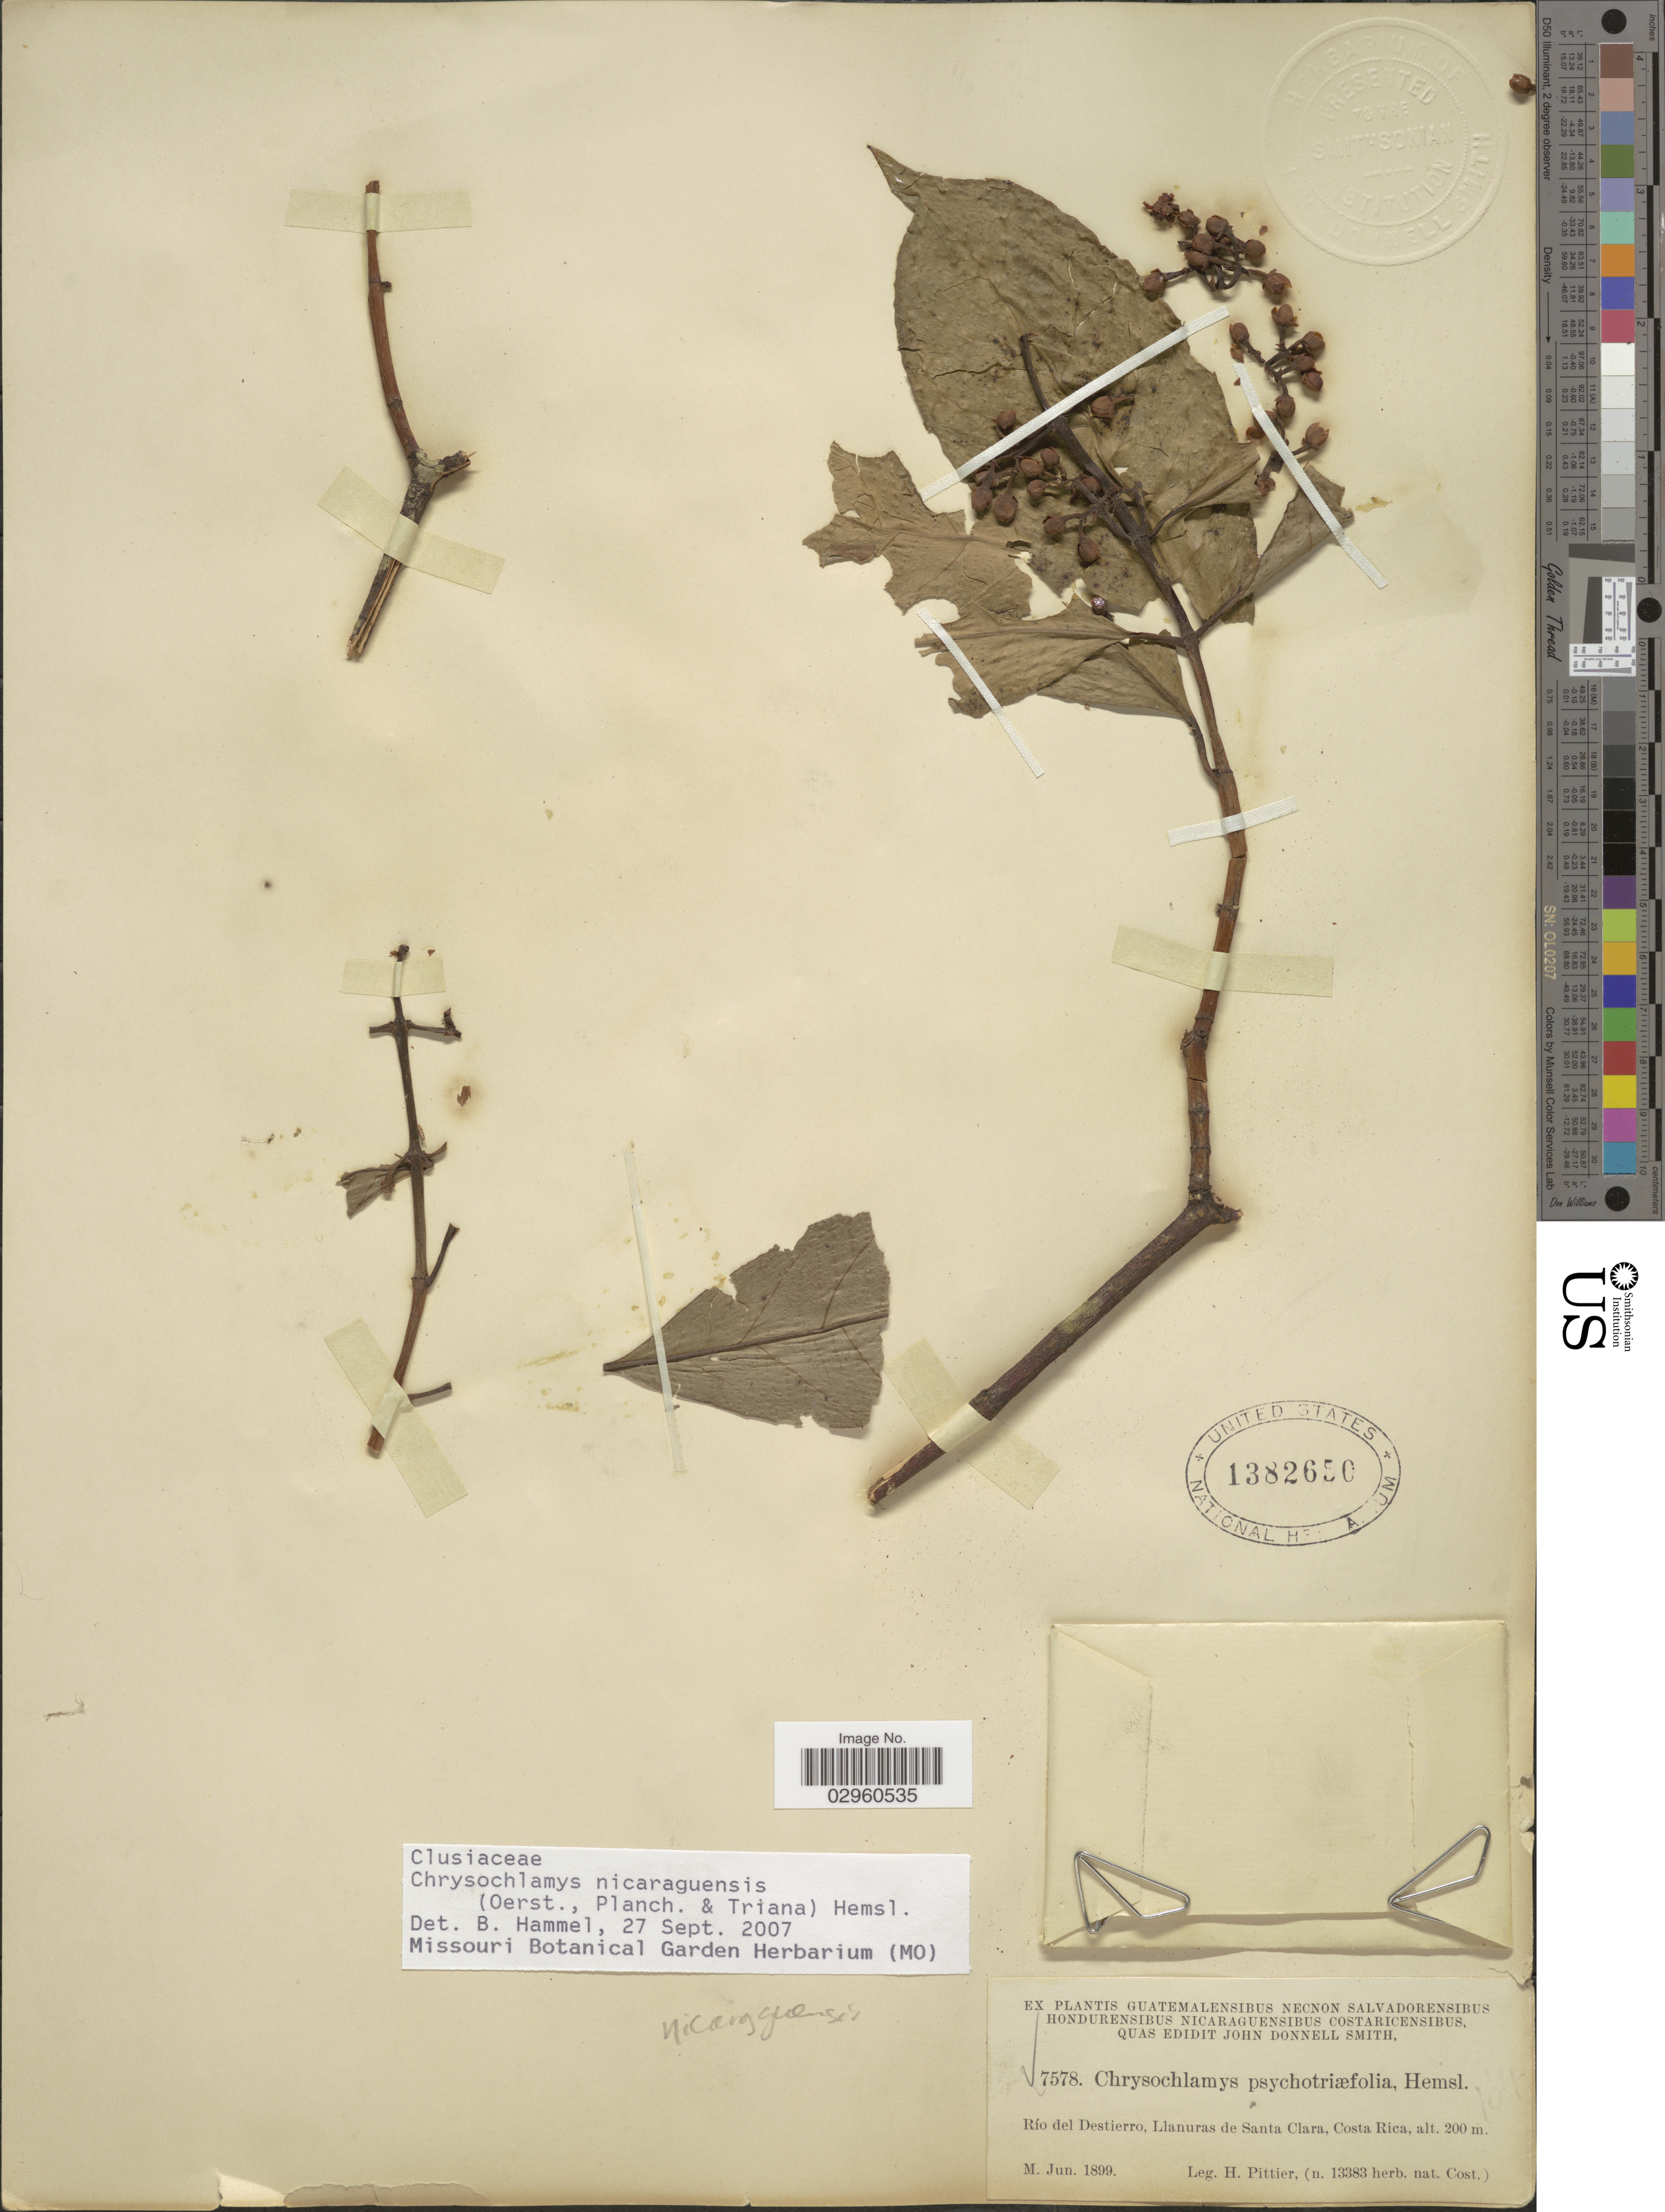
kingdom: Plantae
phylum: Tracheophyta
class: Magnoliopsida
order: Malpighiales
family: Clusiaceae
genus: Chrysochlamys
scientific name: Chrysochlamys nicaraguensis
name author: (Oerst. et al.) Hemsl.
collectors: H. F. Pittier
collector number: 7578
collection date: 1899-06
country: Costa Rica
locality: Río del Destierro, Llanuras de Santa Clara.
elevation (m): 200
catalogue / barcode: US 1382650